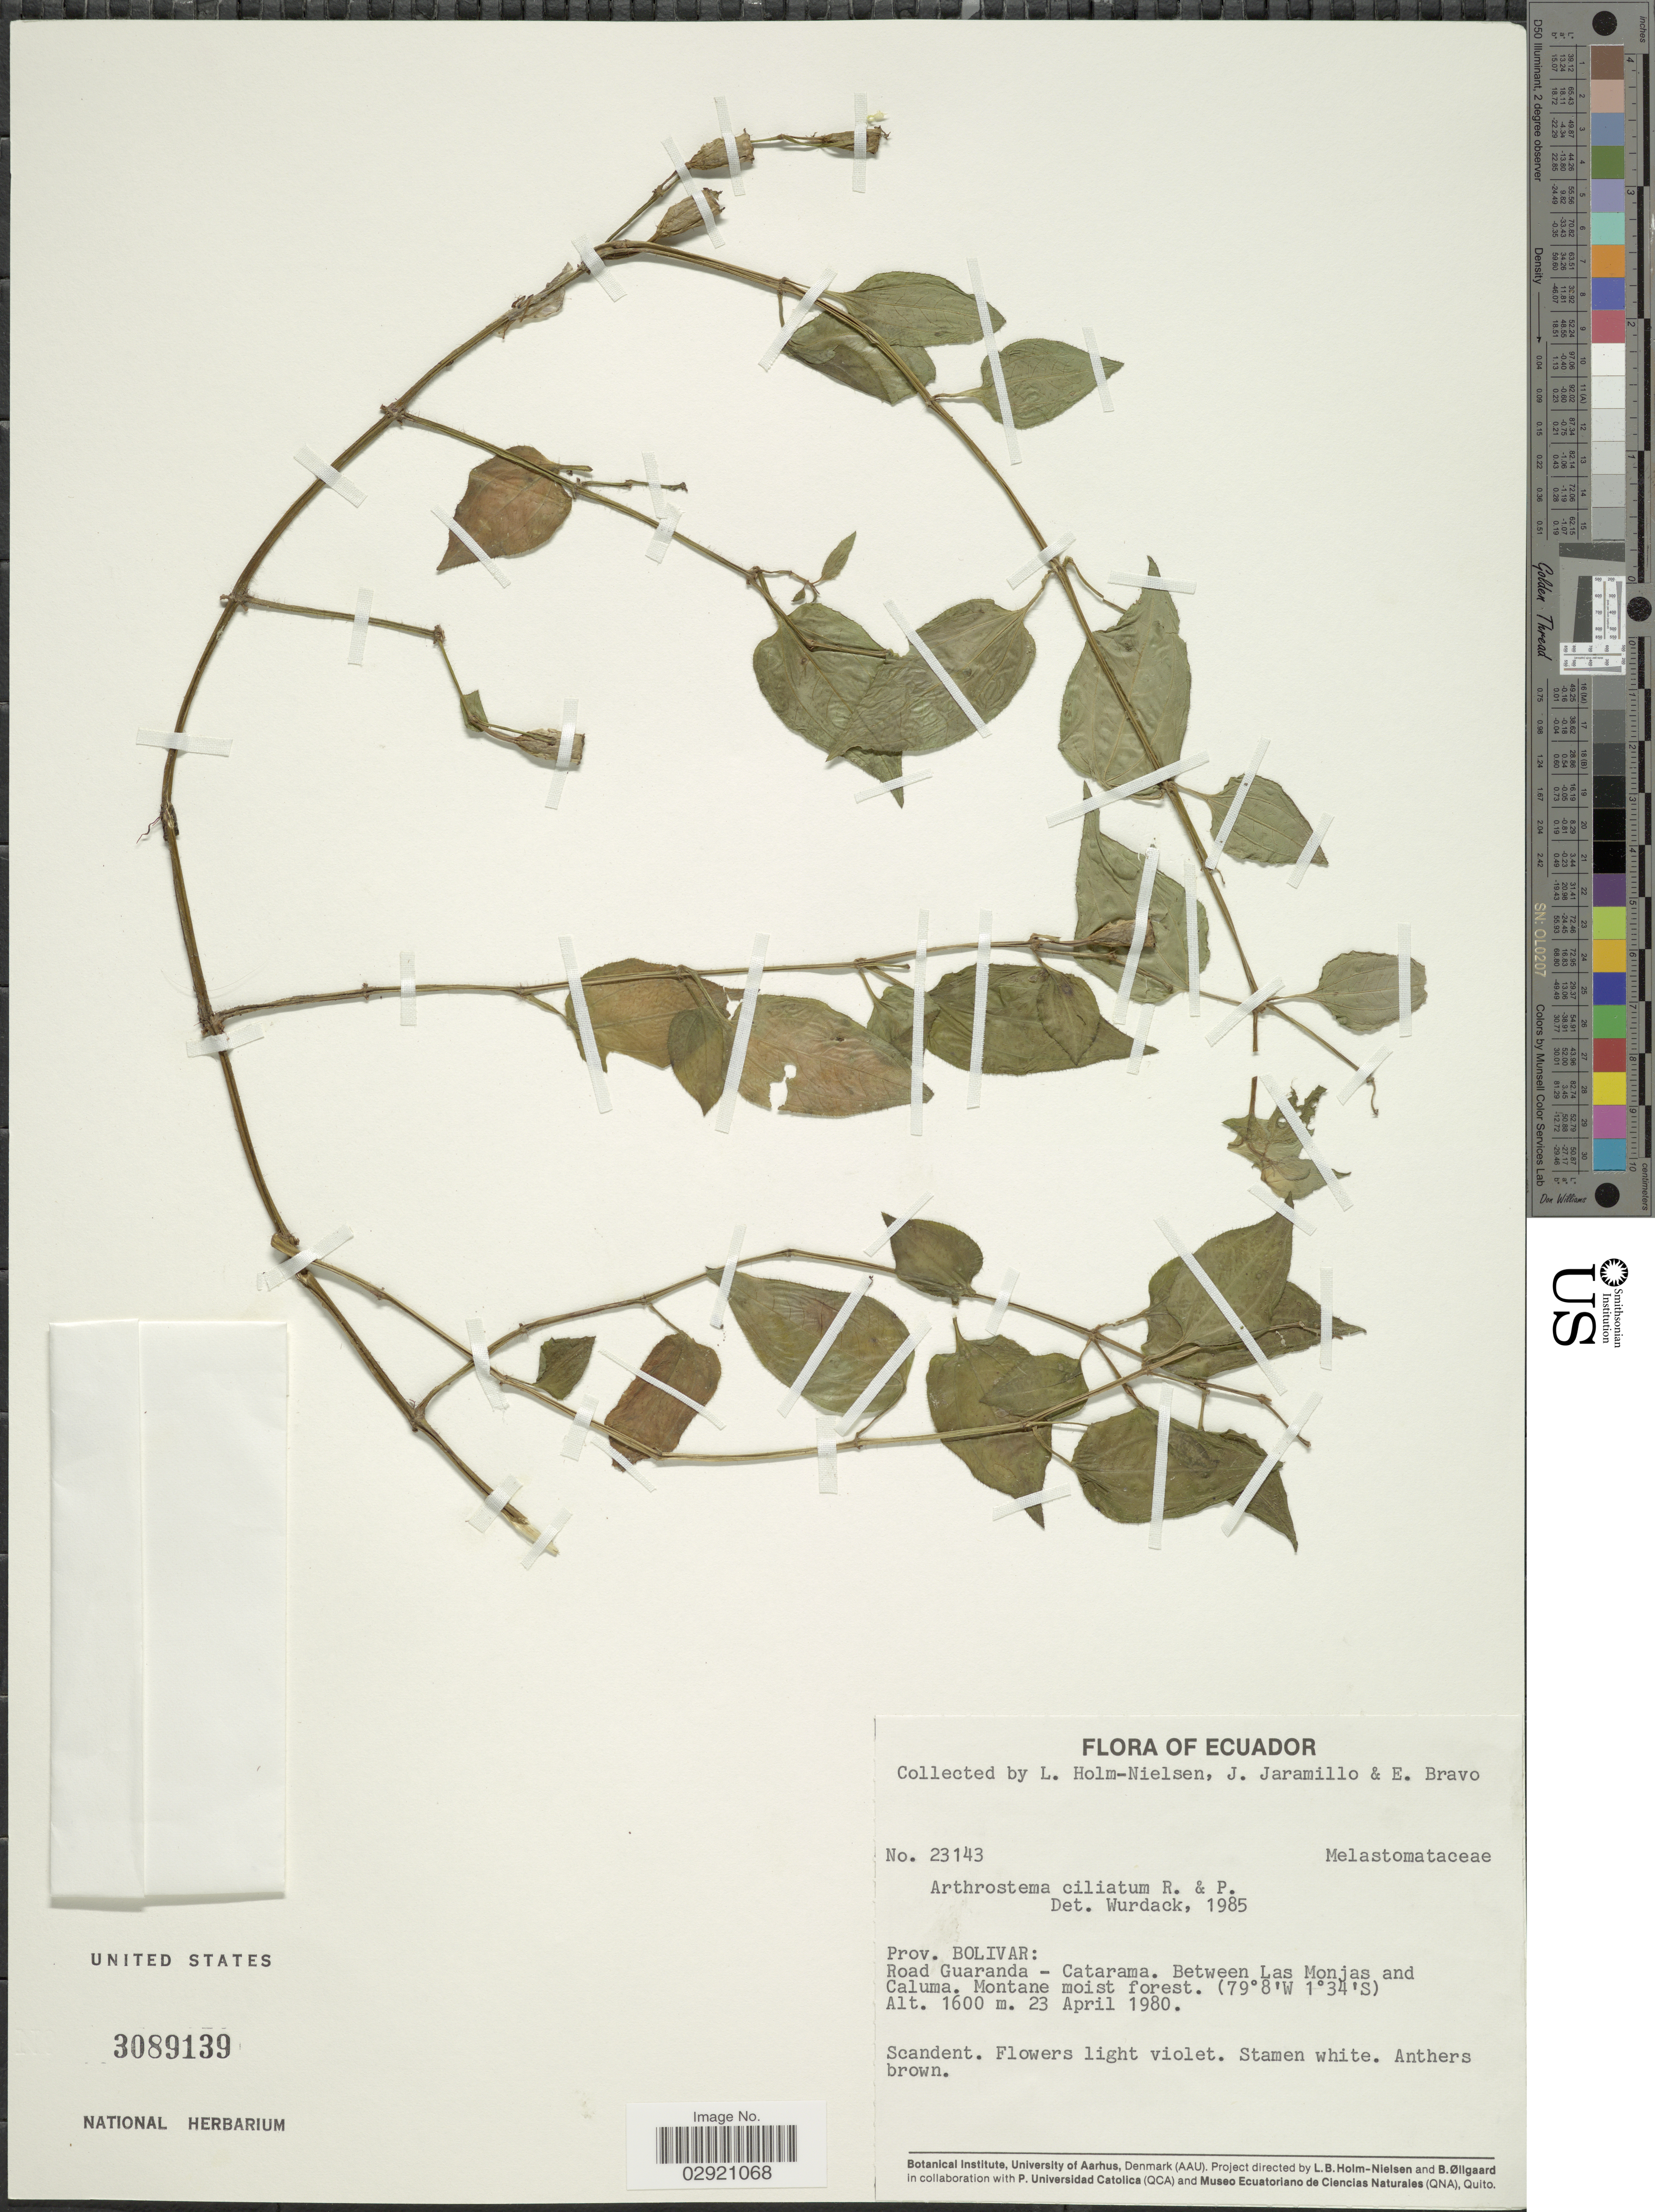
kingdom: Plantae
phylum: Tracheophyta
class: Magnoliopsida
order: Myrtales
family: Melastomataceae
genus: Arthrostemma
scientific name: Arthrostemma ciliatum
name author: Pav. ex D. Don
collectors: L. Holm-Nielsen, J. Jaramillo & E. Bravo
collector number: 23143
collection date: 1980-04-23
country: Ecuador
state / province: Bolívar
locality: Road Guaranda - Catarama. Between Las Monjas and Caluma.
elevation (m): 1600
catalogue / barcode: US 3089139